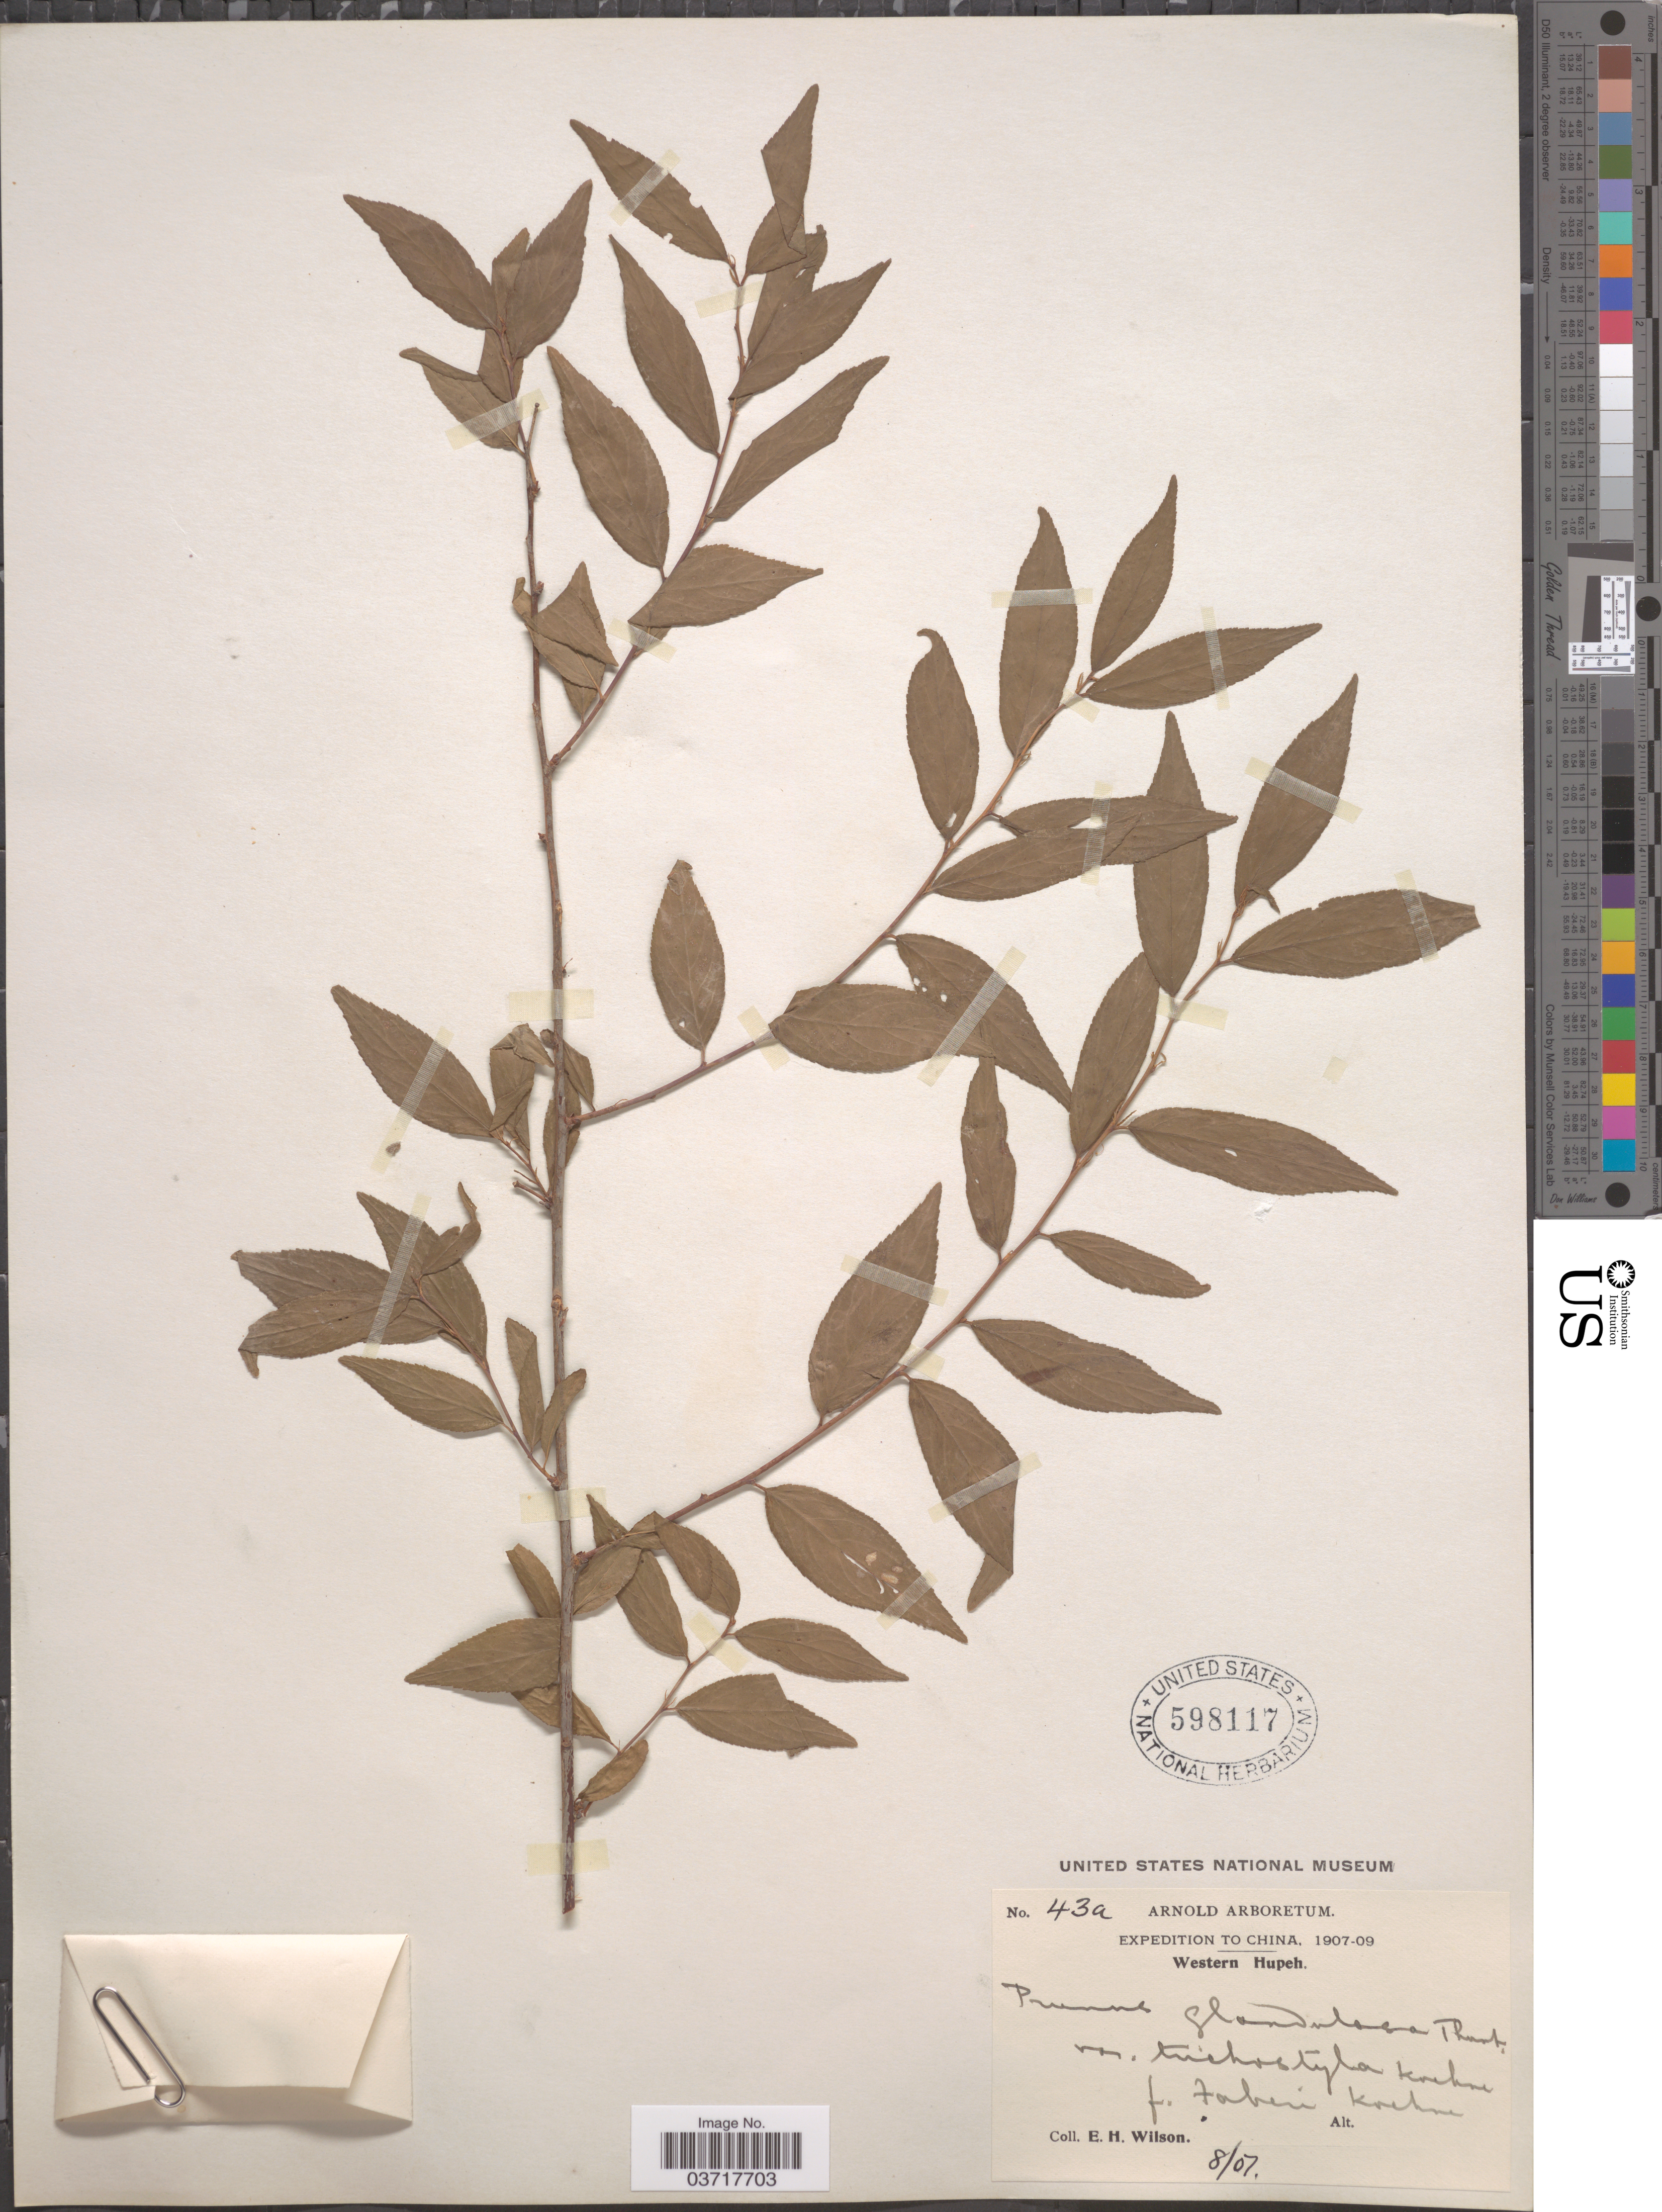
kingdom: Plantae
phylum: Tracheophyta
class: Magnoliopsida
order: Rosales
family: Rosaceae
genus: Prunus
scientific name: Prunus glandulosa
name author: Torr. & A. Gray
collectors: E. Wilson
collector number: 43a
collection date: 1907-08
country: China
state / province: Hubei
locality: Western Hupeh.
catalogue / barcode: US 598117